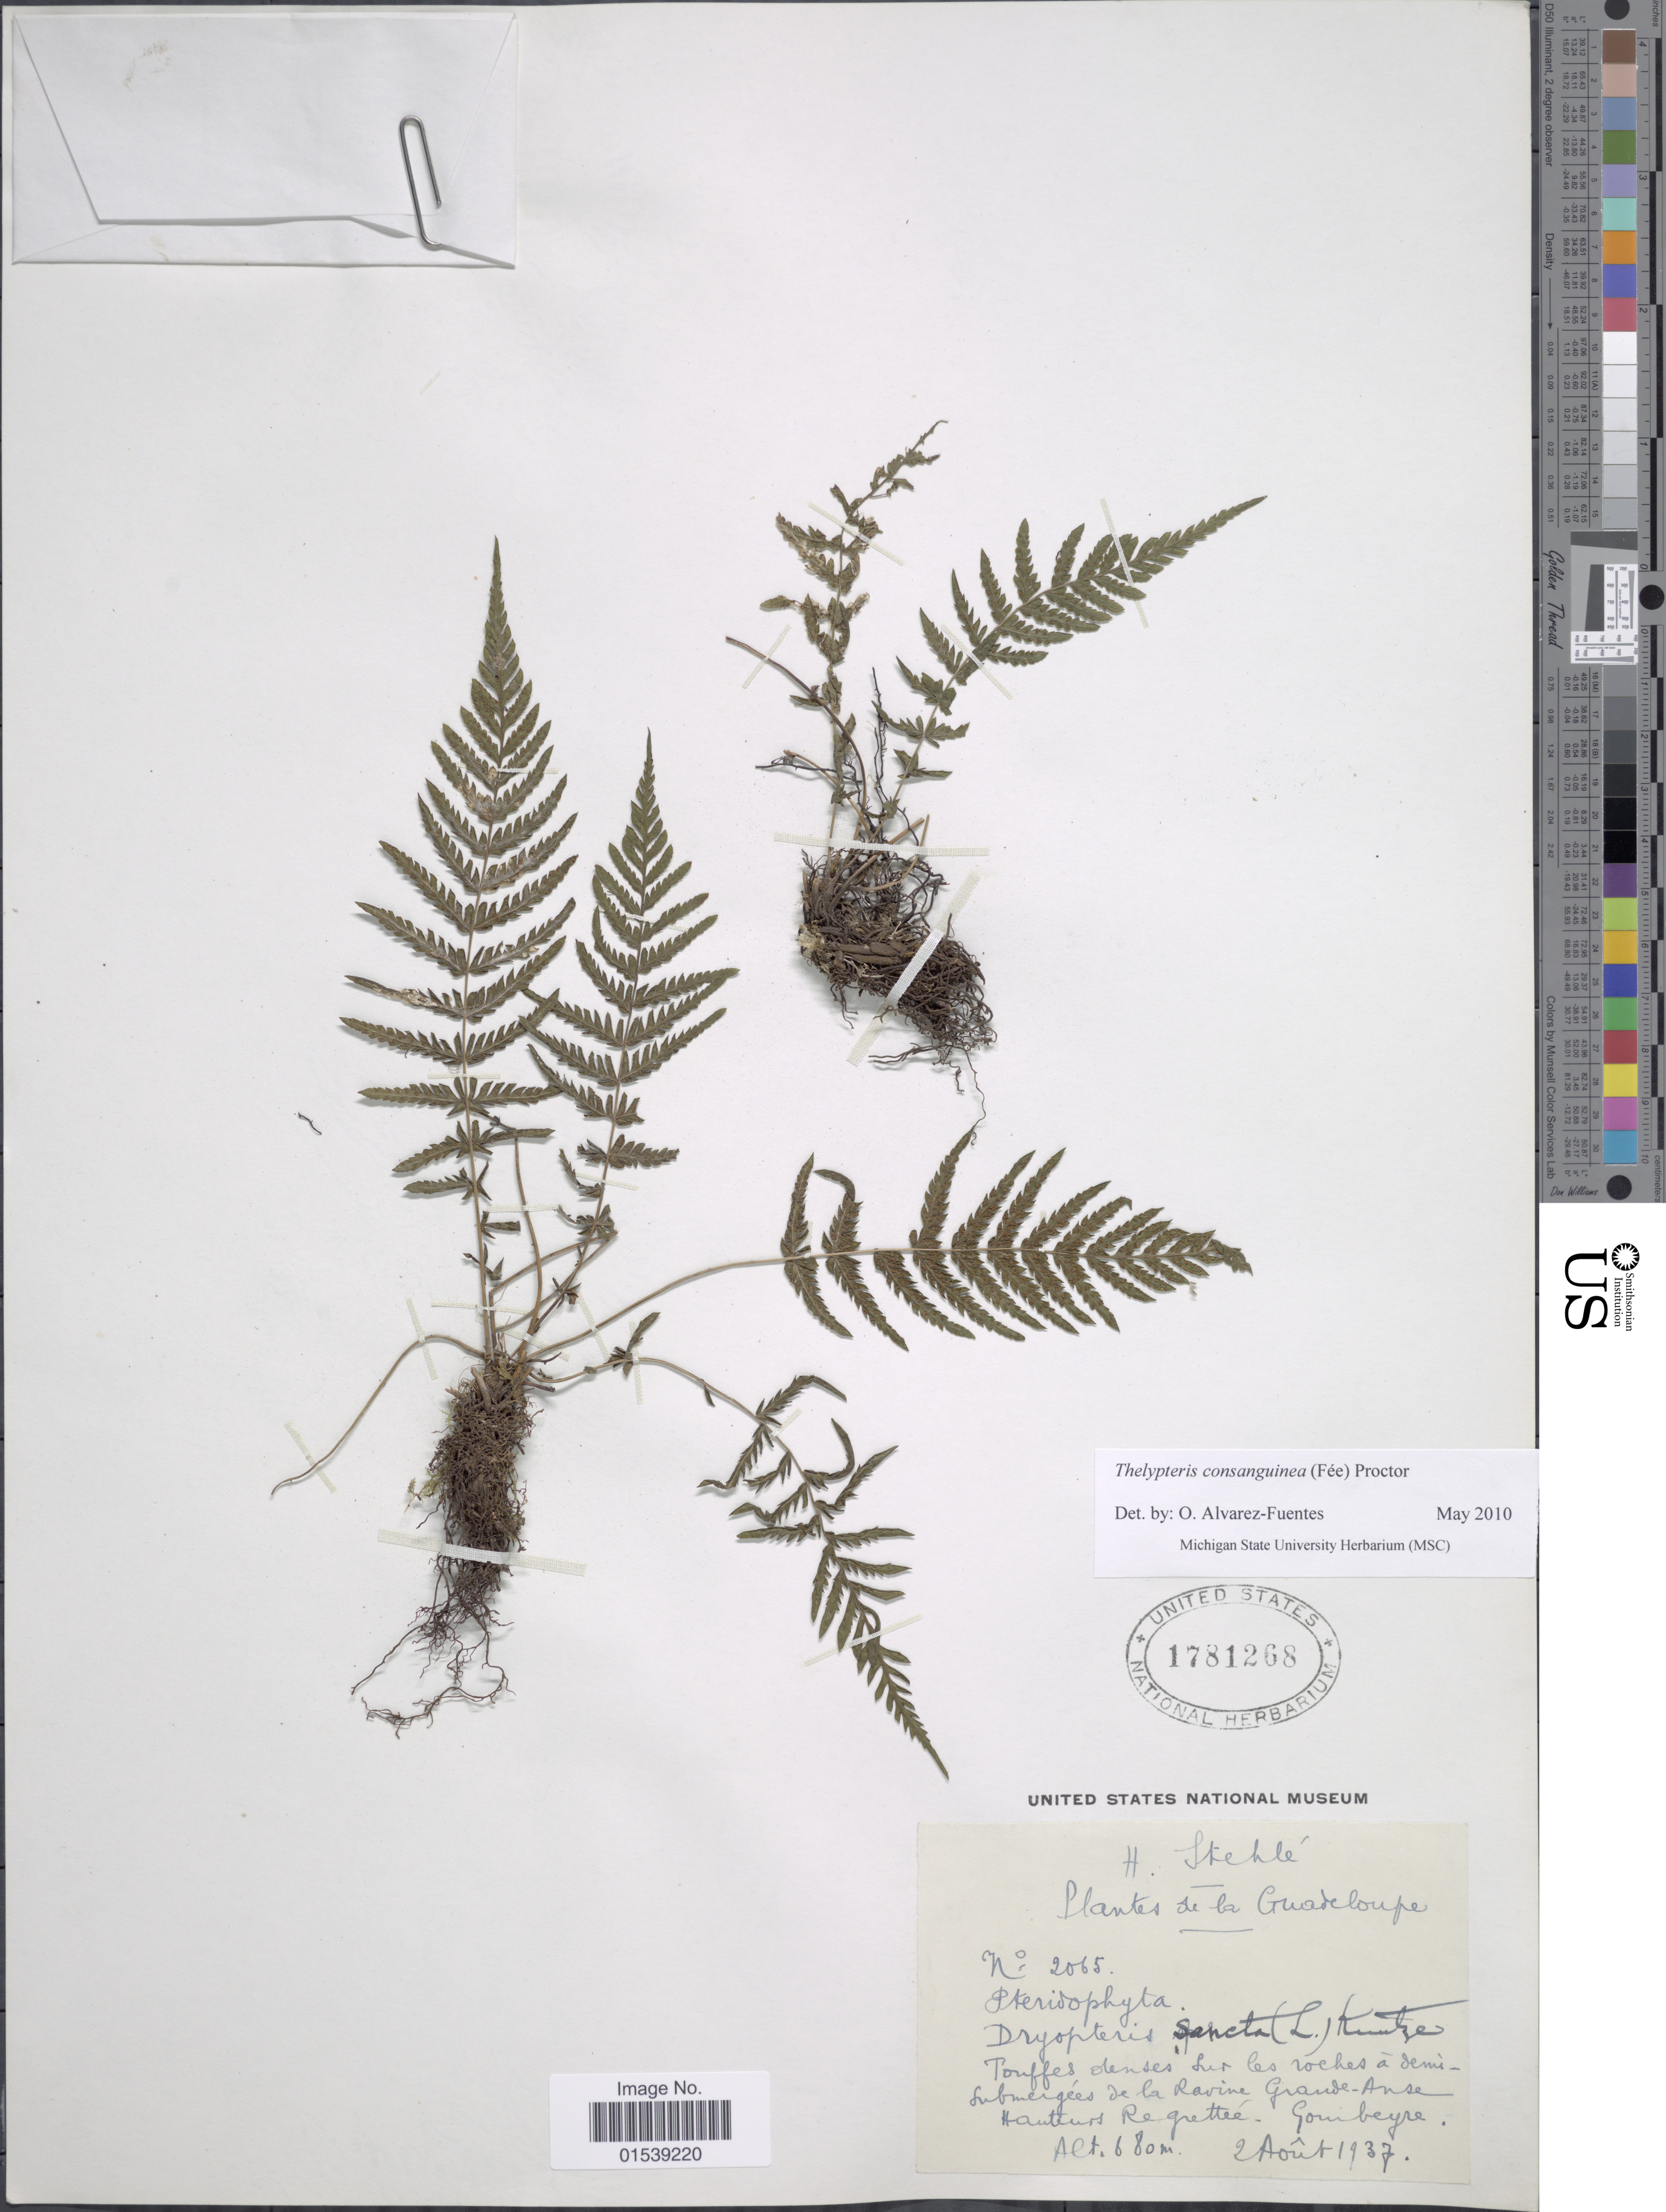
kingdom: Plantae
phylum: Tracheophyta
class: Polypodiopsida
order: Polypodiales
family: Thelypteridaceae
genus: Amauropelta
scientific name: Amauropelta consanguinea (Fée) comb. nov., ined. 2015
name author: (Fée)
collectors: H. Stehlé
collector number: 2065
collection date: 1937-08-02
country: Guadeloupe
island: Leeward Is.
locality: Les roches a semi-submergé de la Ravine Grande-Anse Hauteurs Regrettée. Gourbeyre.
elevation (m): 680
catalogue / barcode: US 1781268